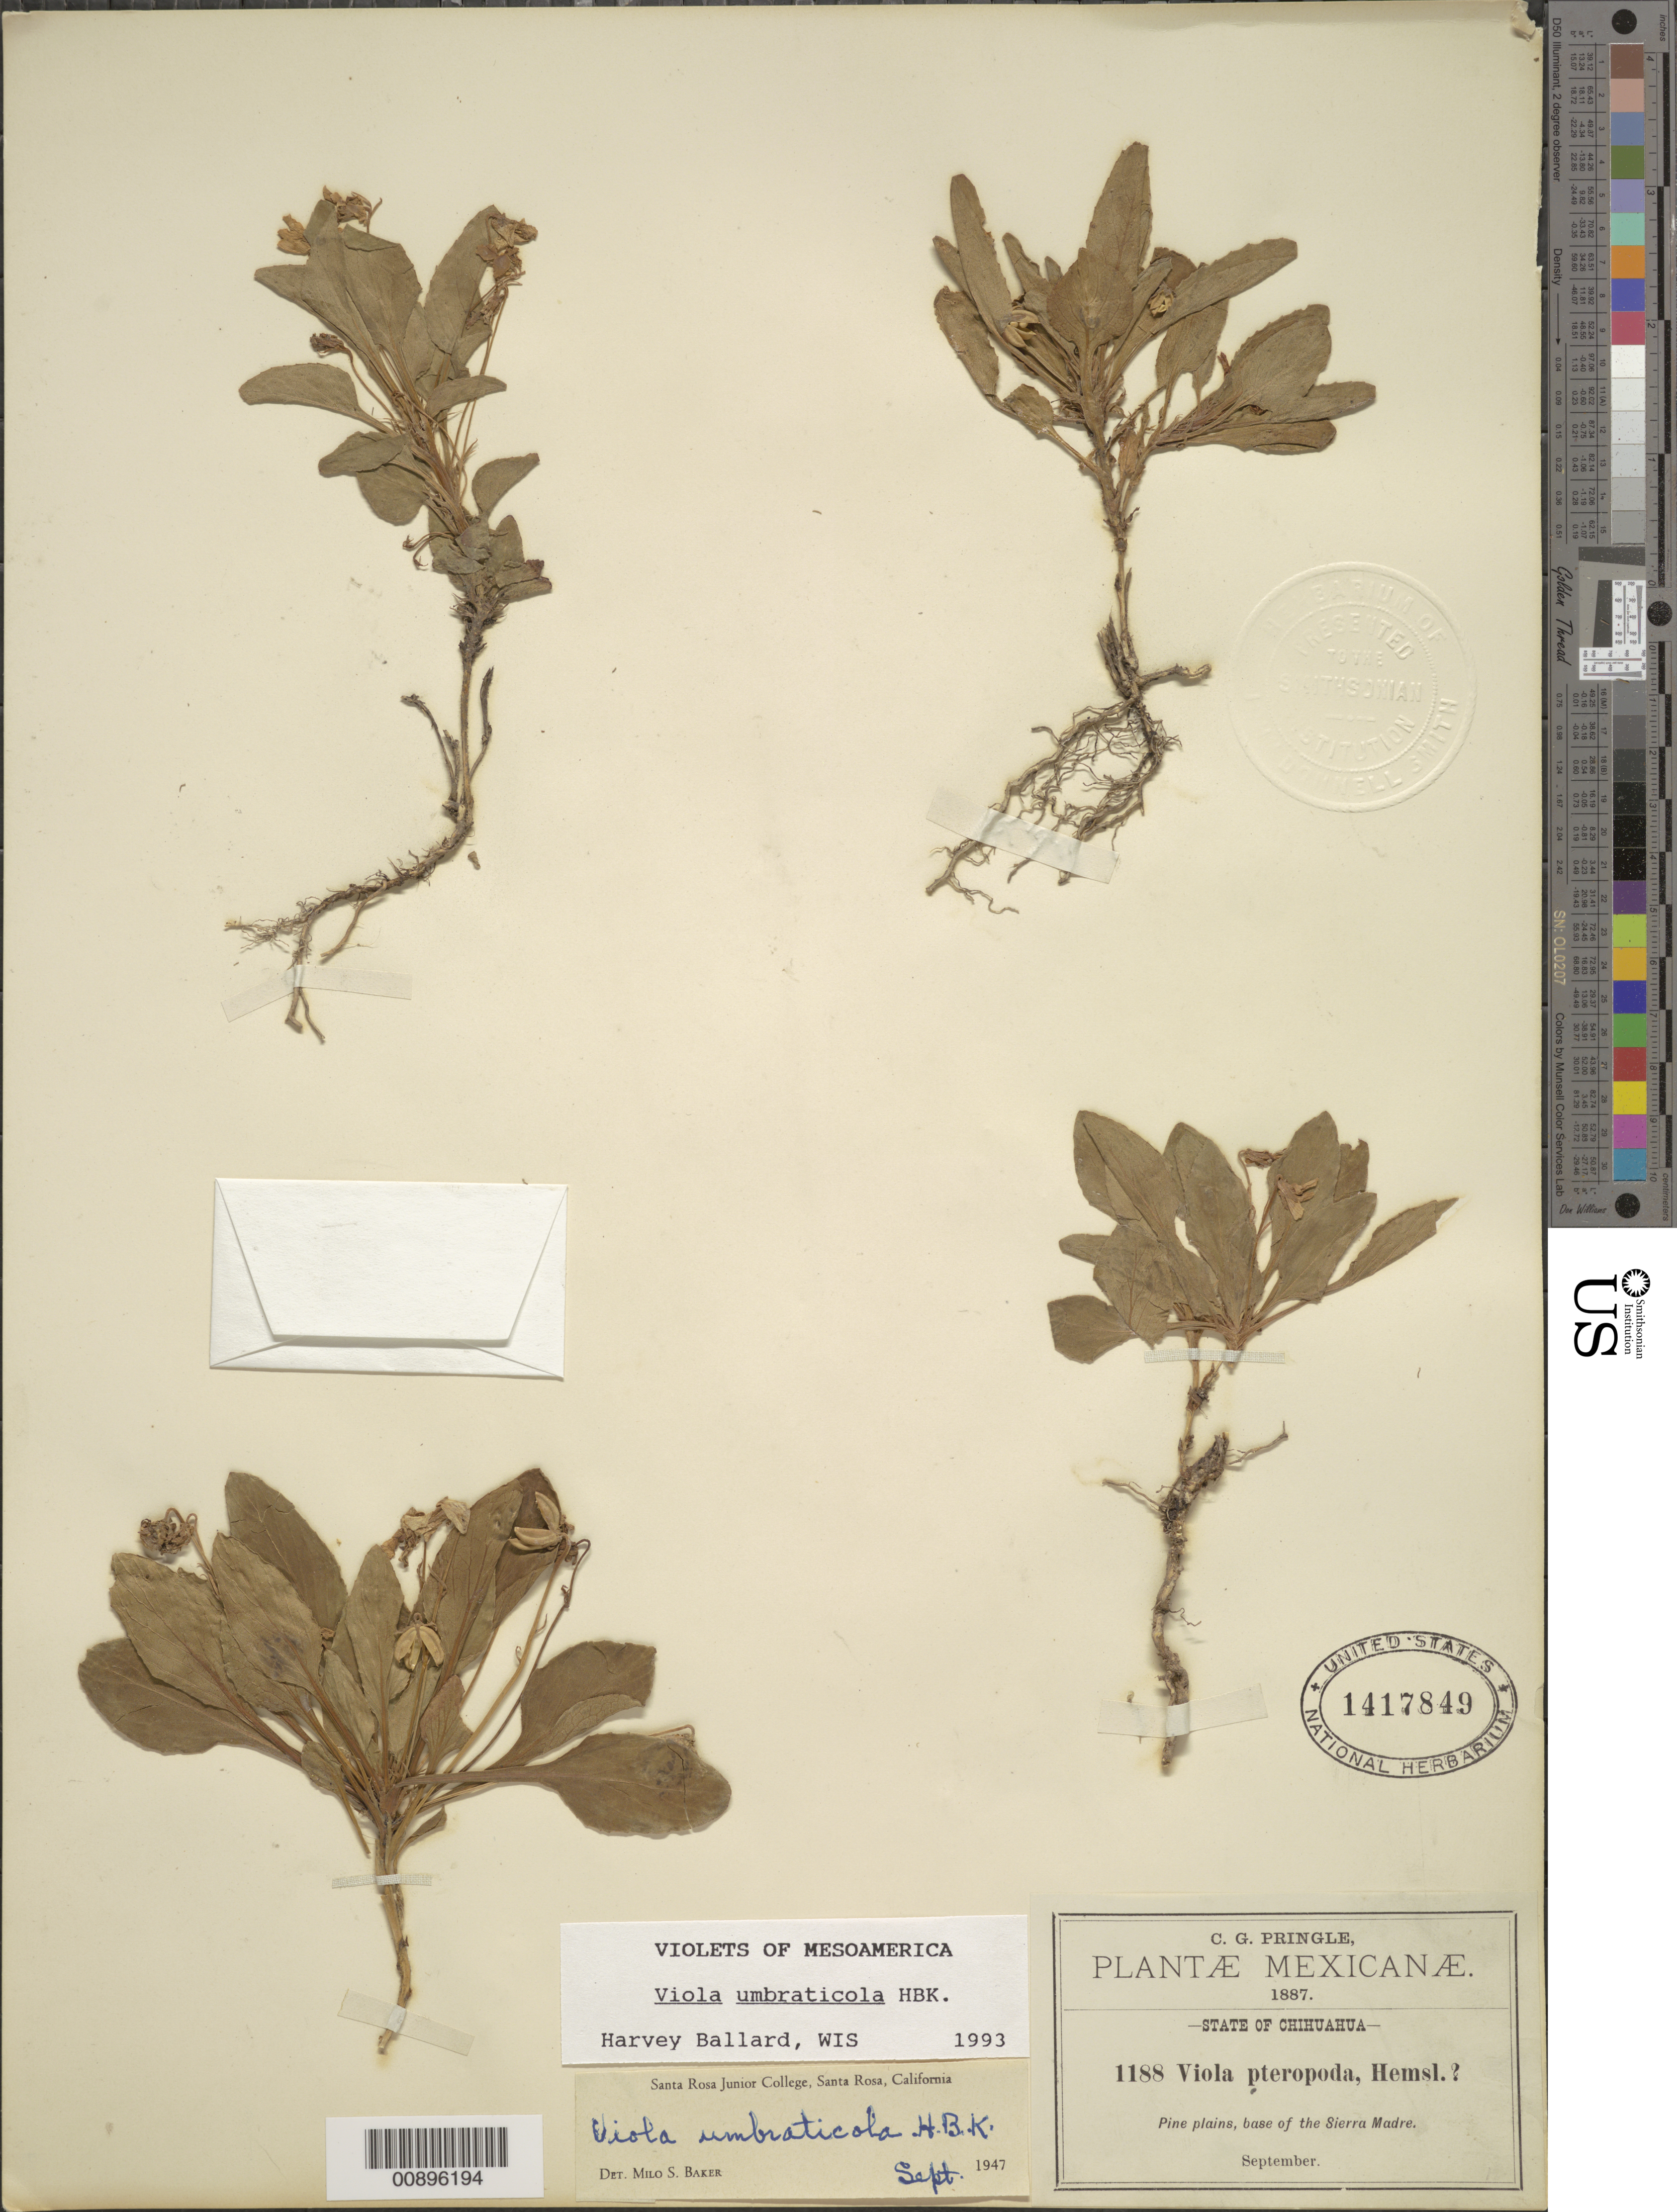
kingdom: Plantae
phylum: Tracheophyta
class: Magnoliopsida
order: Malpighiales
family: Violaceae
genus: Viola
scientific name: Viola umbraticola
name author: Kunth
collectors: C. G. Pringle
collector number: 1188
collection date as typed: Sep 1887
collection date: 1887-09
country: Mexico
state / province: Chihuahua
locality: Base of the Sierra Madre, Chihuahua.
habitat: Pine plains.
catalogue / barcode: US 1417849